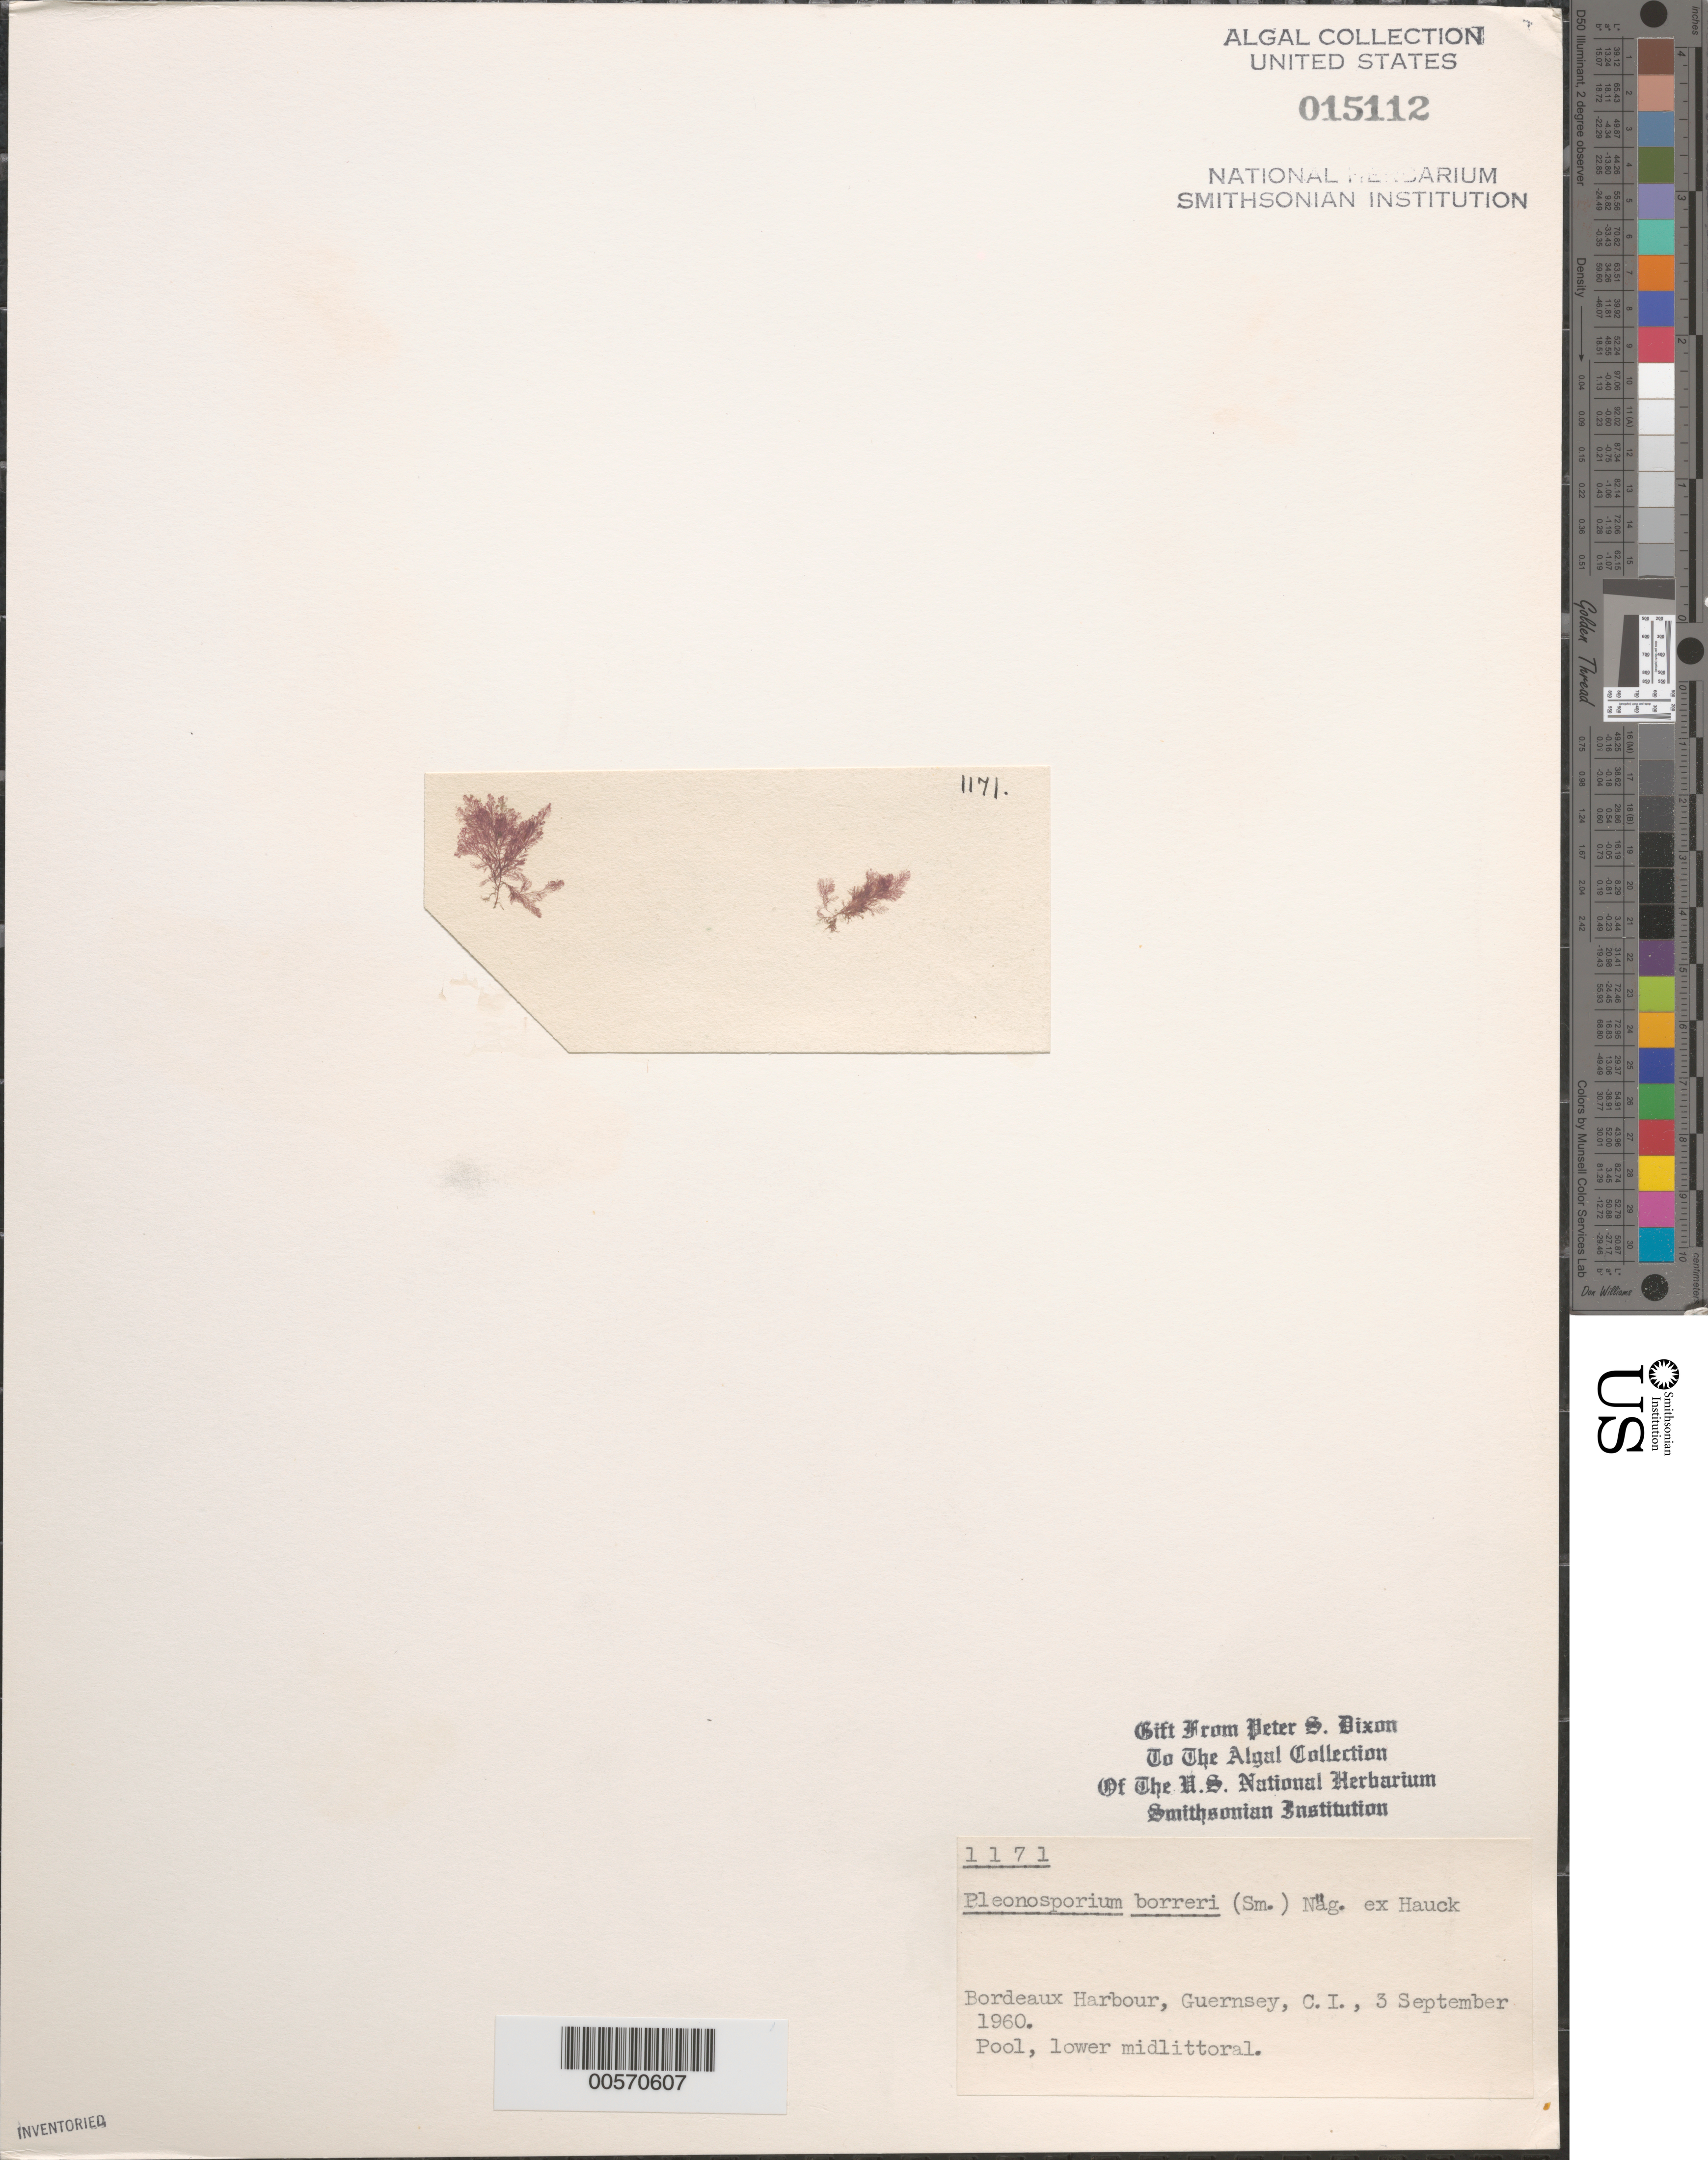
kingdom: Plantae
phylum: Rhodophyta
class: Florideophyceae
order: Ceramiales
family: Wrangeliaceae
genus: Pleonosporium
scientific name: Pleonosporium borreri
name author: (Sm.) Näg.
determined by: Dixon, P. S.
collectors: P. S. Dixon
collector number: PSD 1171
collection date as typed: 03 Sep 1960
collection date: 1960-09-03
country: United Kingdom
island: Guernsey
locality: Bordeaux Harbor. Bailiwick of Guernsey.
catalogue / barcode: US 15112